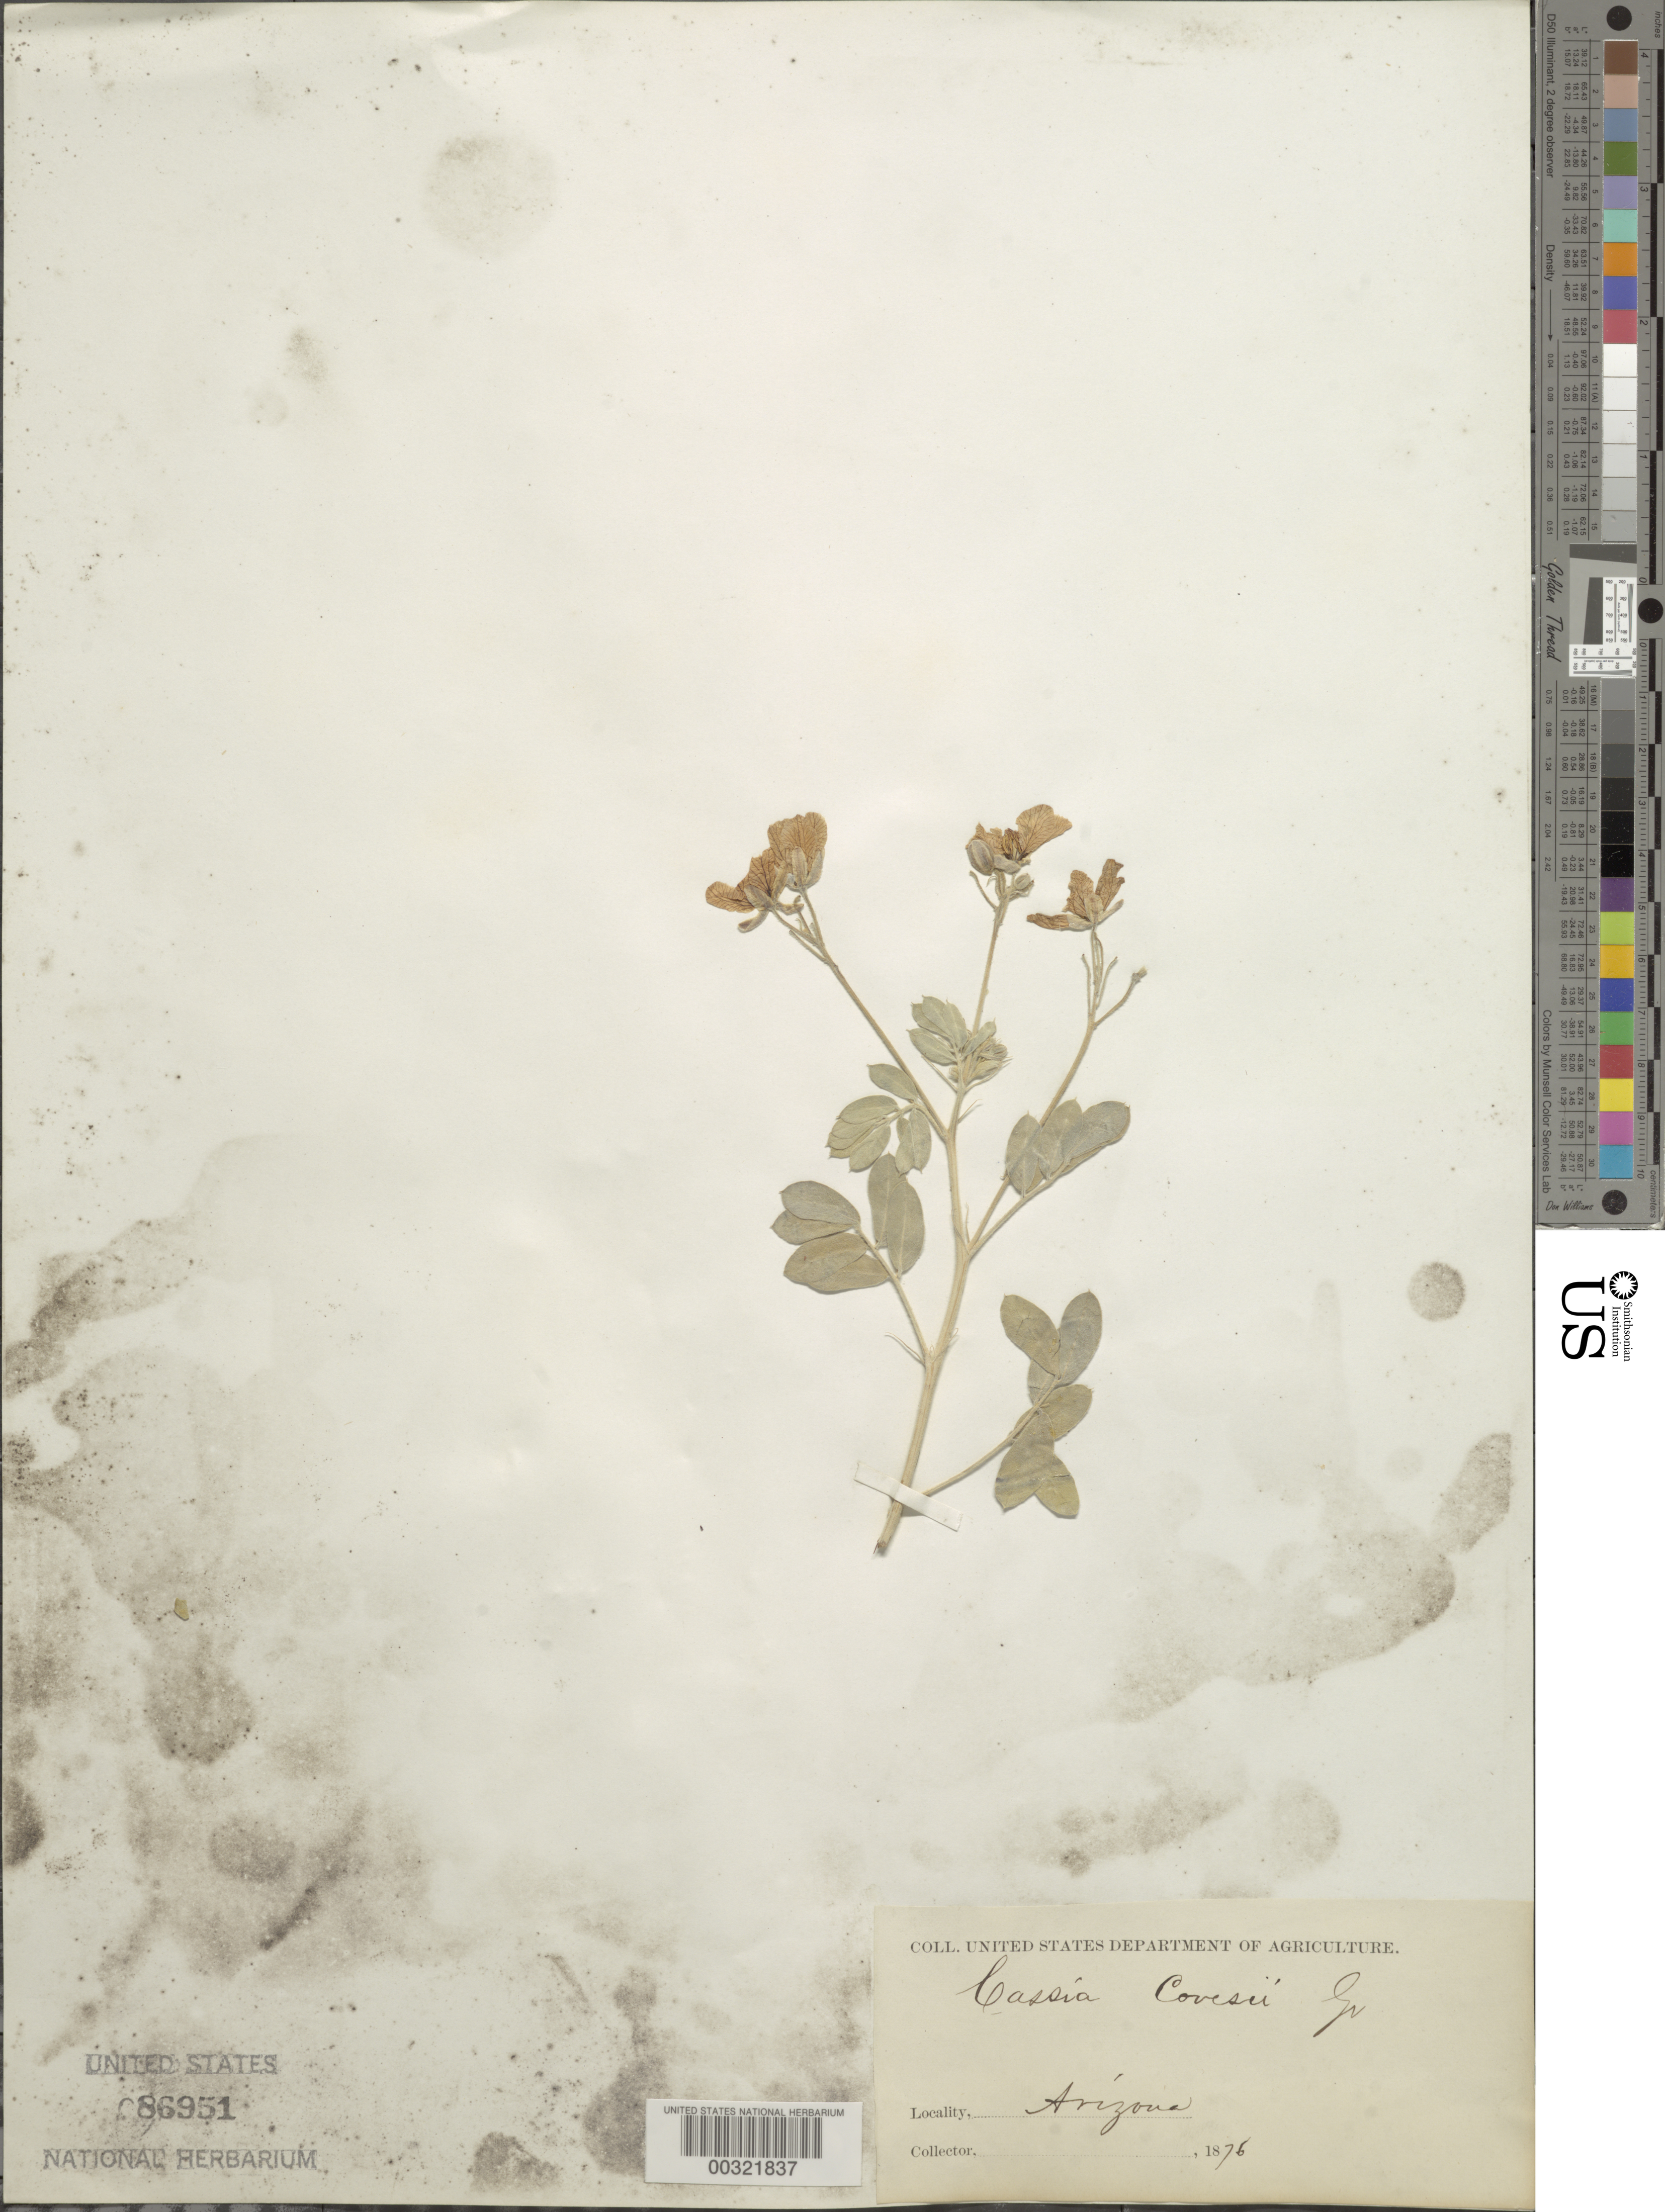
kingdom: Plantae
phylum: Tracheophyta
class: Magnoliopsida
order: Fabales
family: Fabaceae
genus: Senna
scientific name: Senna covesii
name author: (A. Gray) H.S. Irwin & Barneby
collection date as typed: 1876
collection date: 1876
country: United States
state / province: Arizona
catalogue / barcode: US 86951